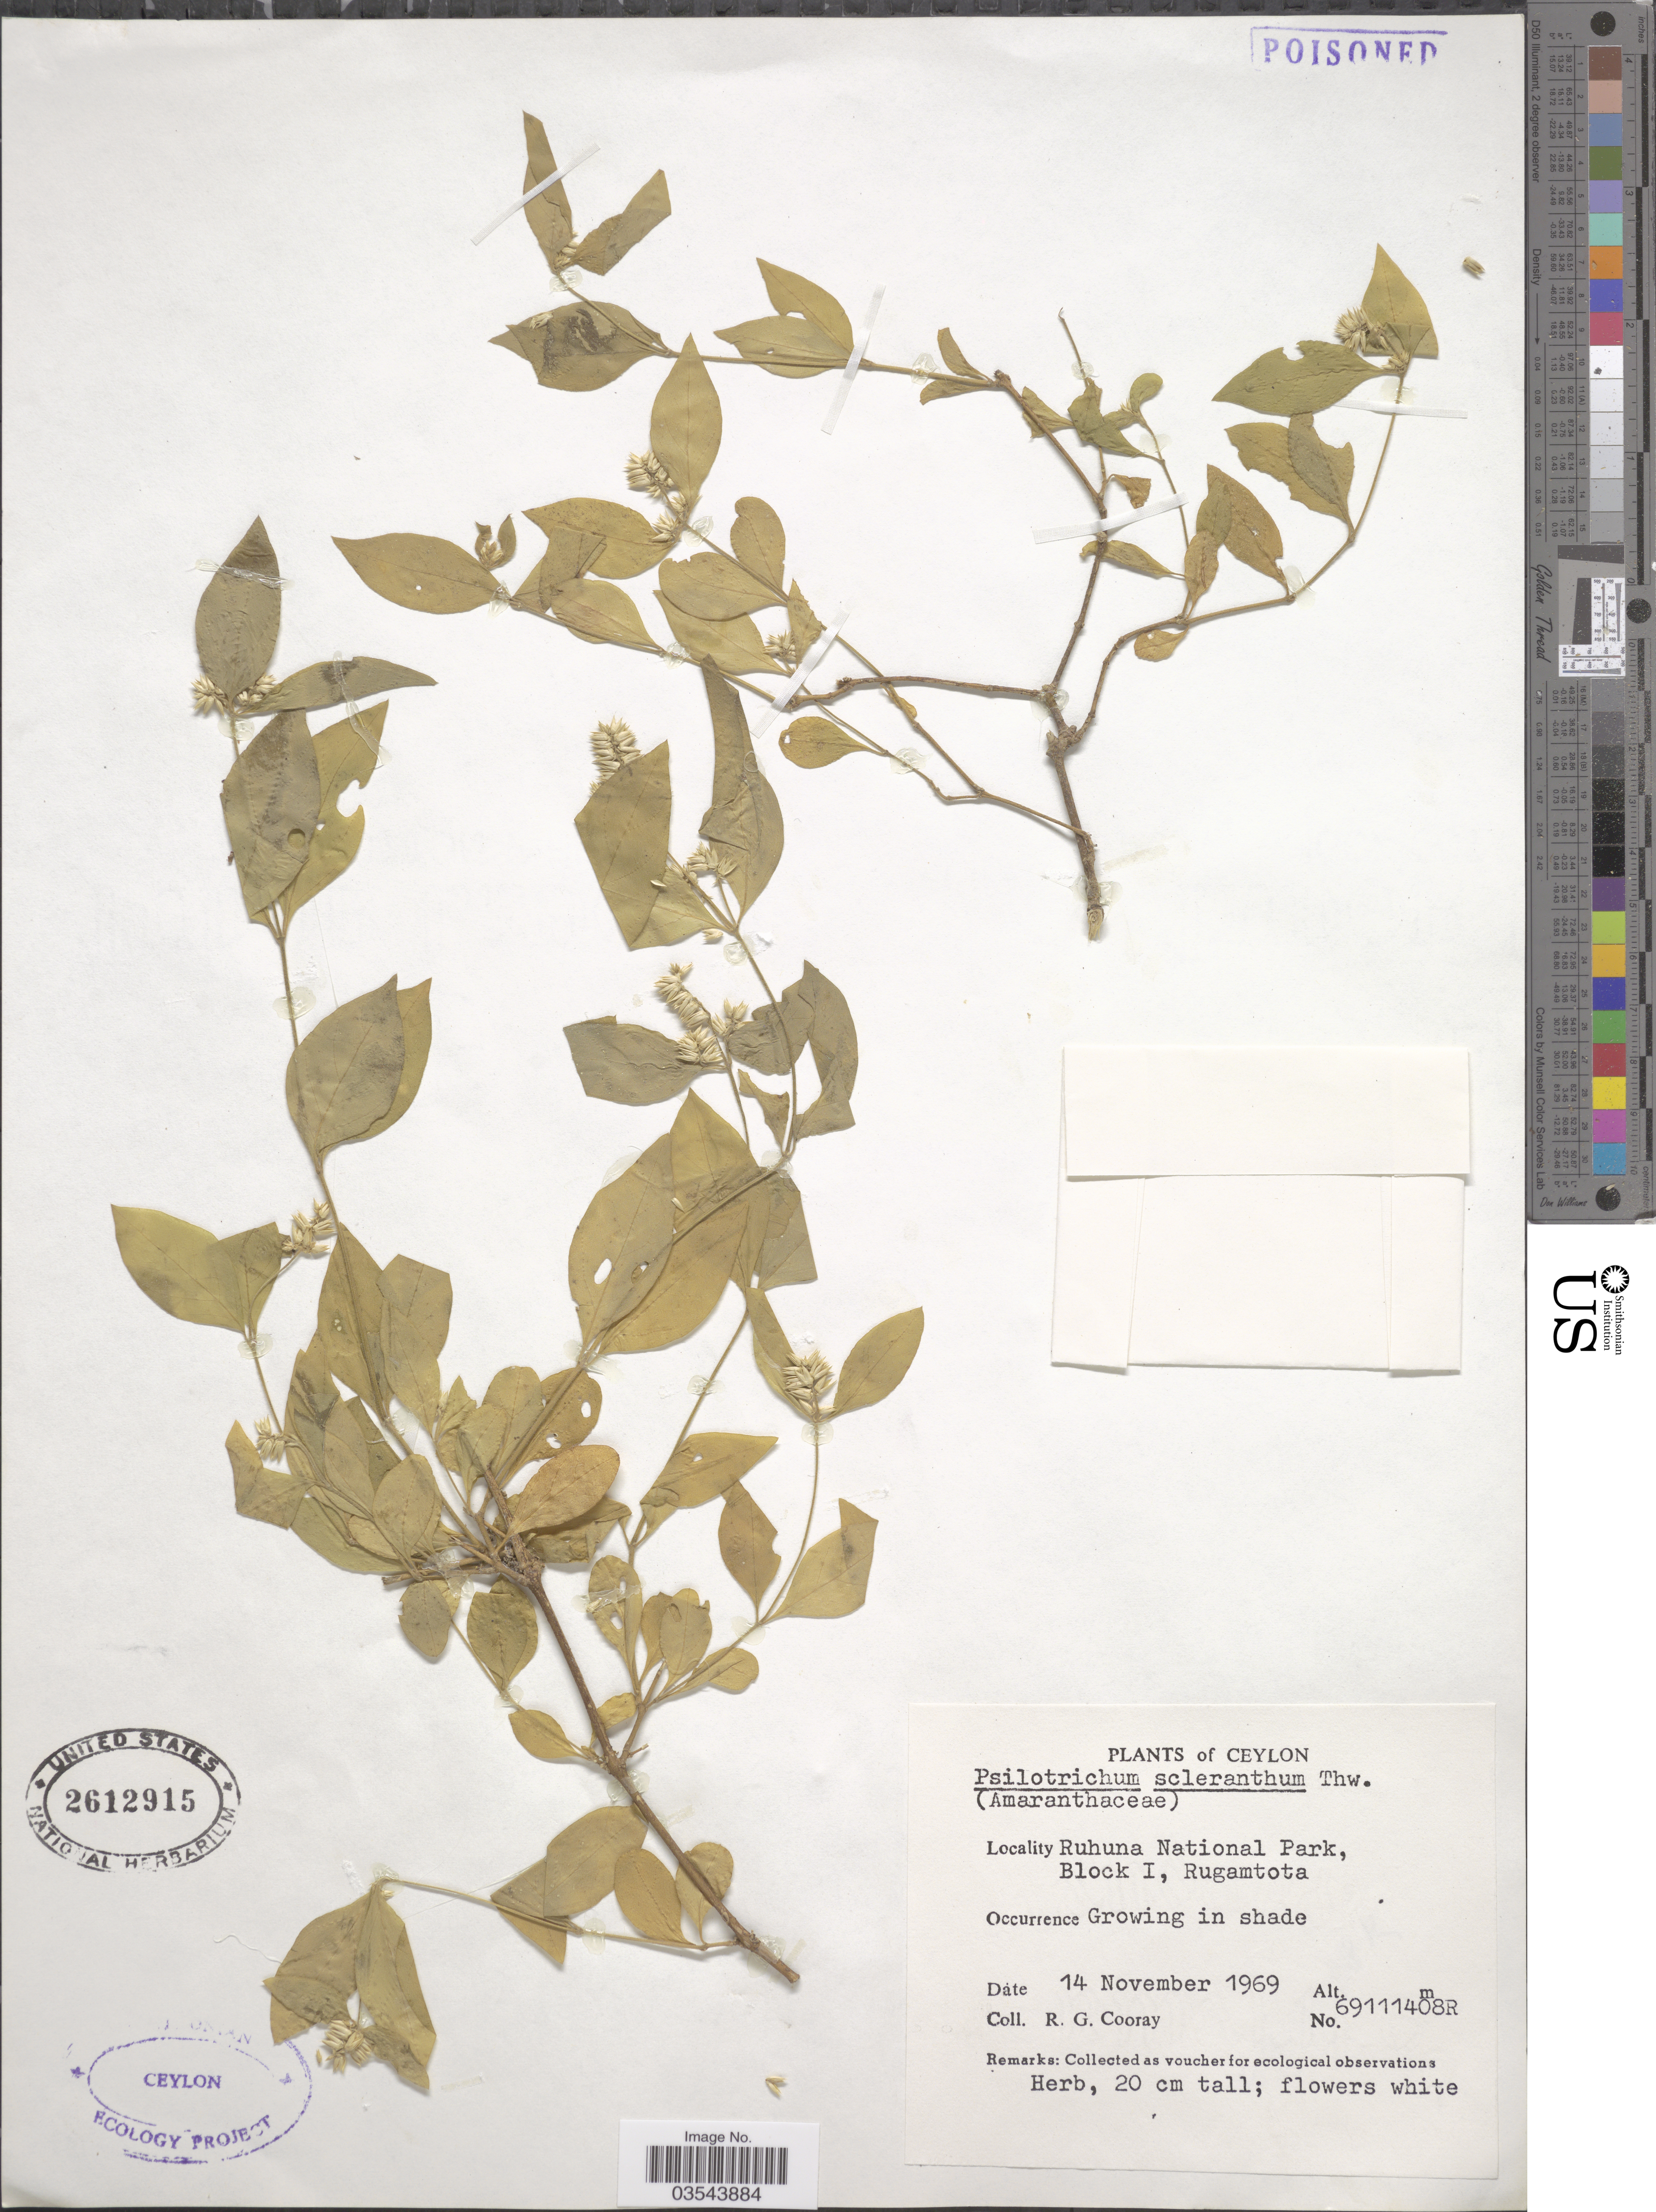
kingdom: Plantae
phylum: Tracheophyta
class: Magnoliopsida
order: Caryophyllales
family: Amaranthaceae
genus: Psilotrichum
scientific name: Psilotrichum scleranthum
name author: Thwaites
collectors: R. Cooray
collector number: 69111408R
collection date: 1969-11-14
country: Sri Lanka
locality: Ceylon. Ruhuna National Park, Block I, Rugamtota.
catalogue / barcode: US 2612915